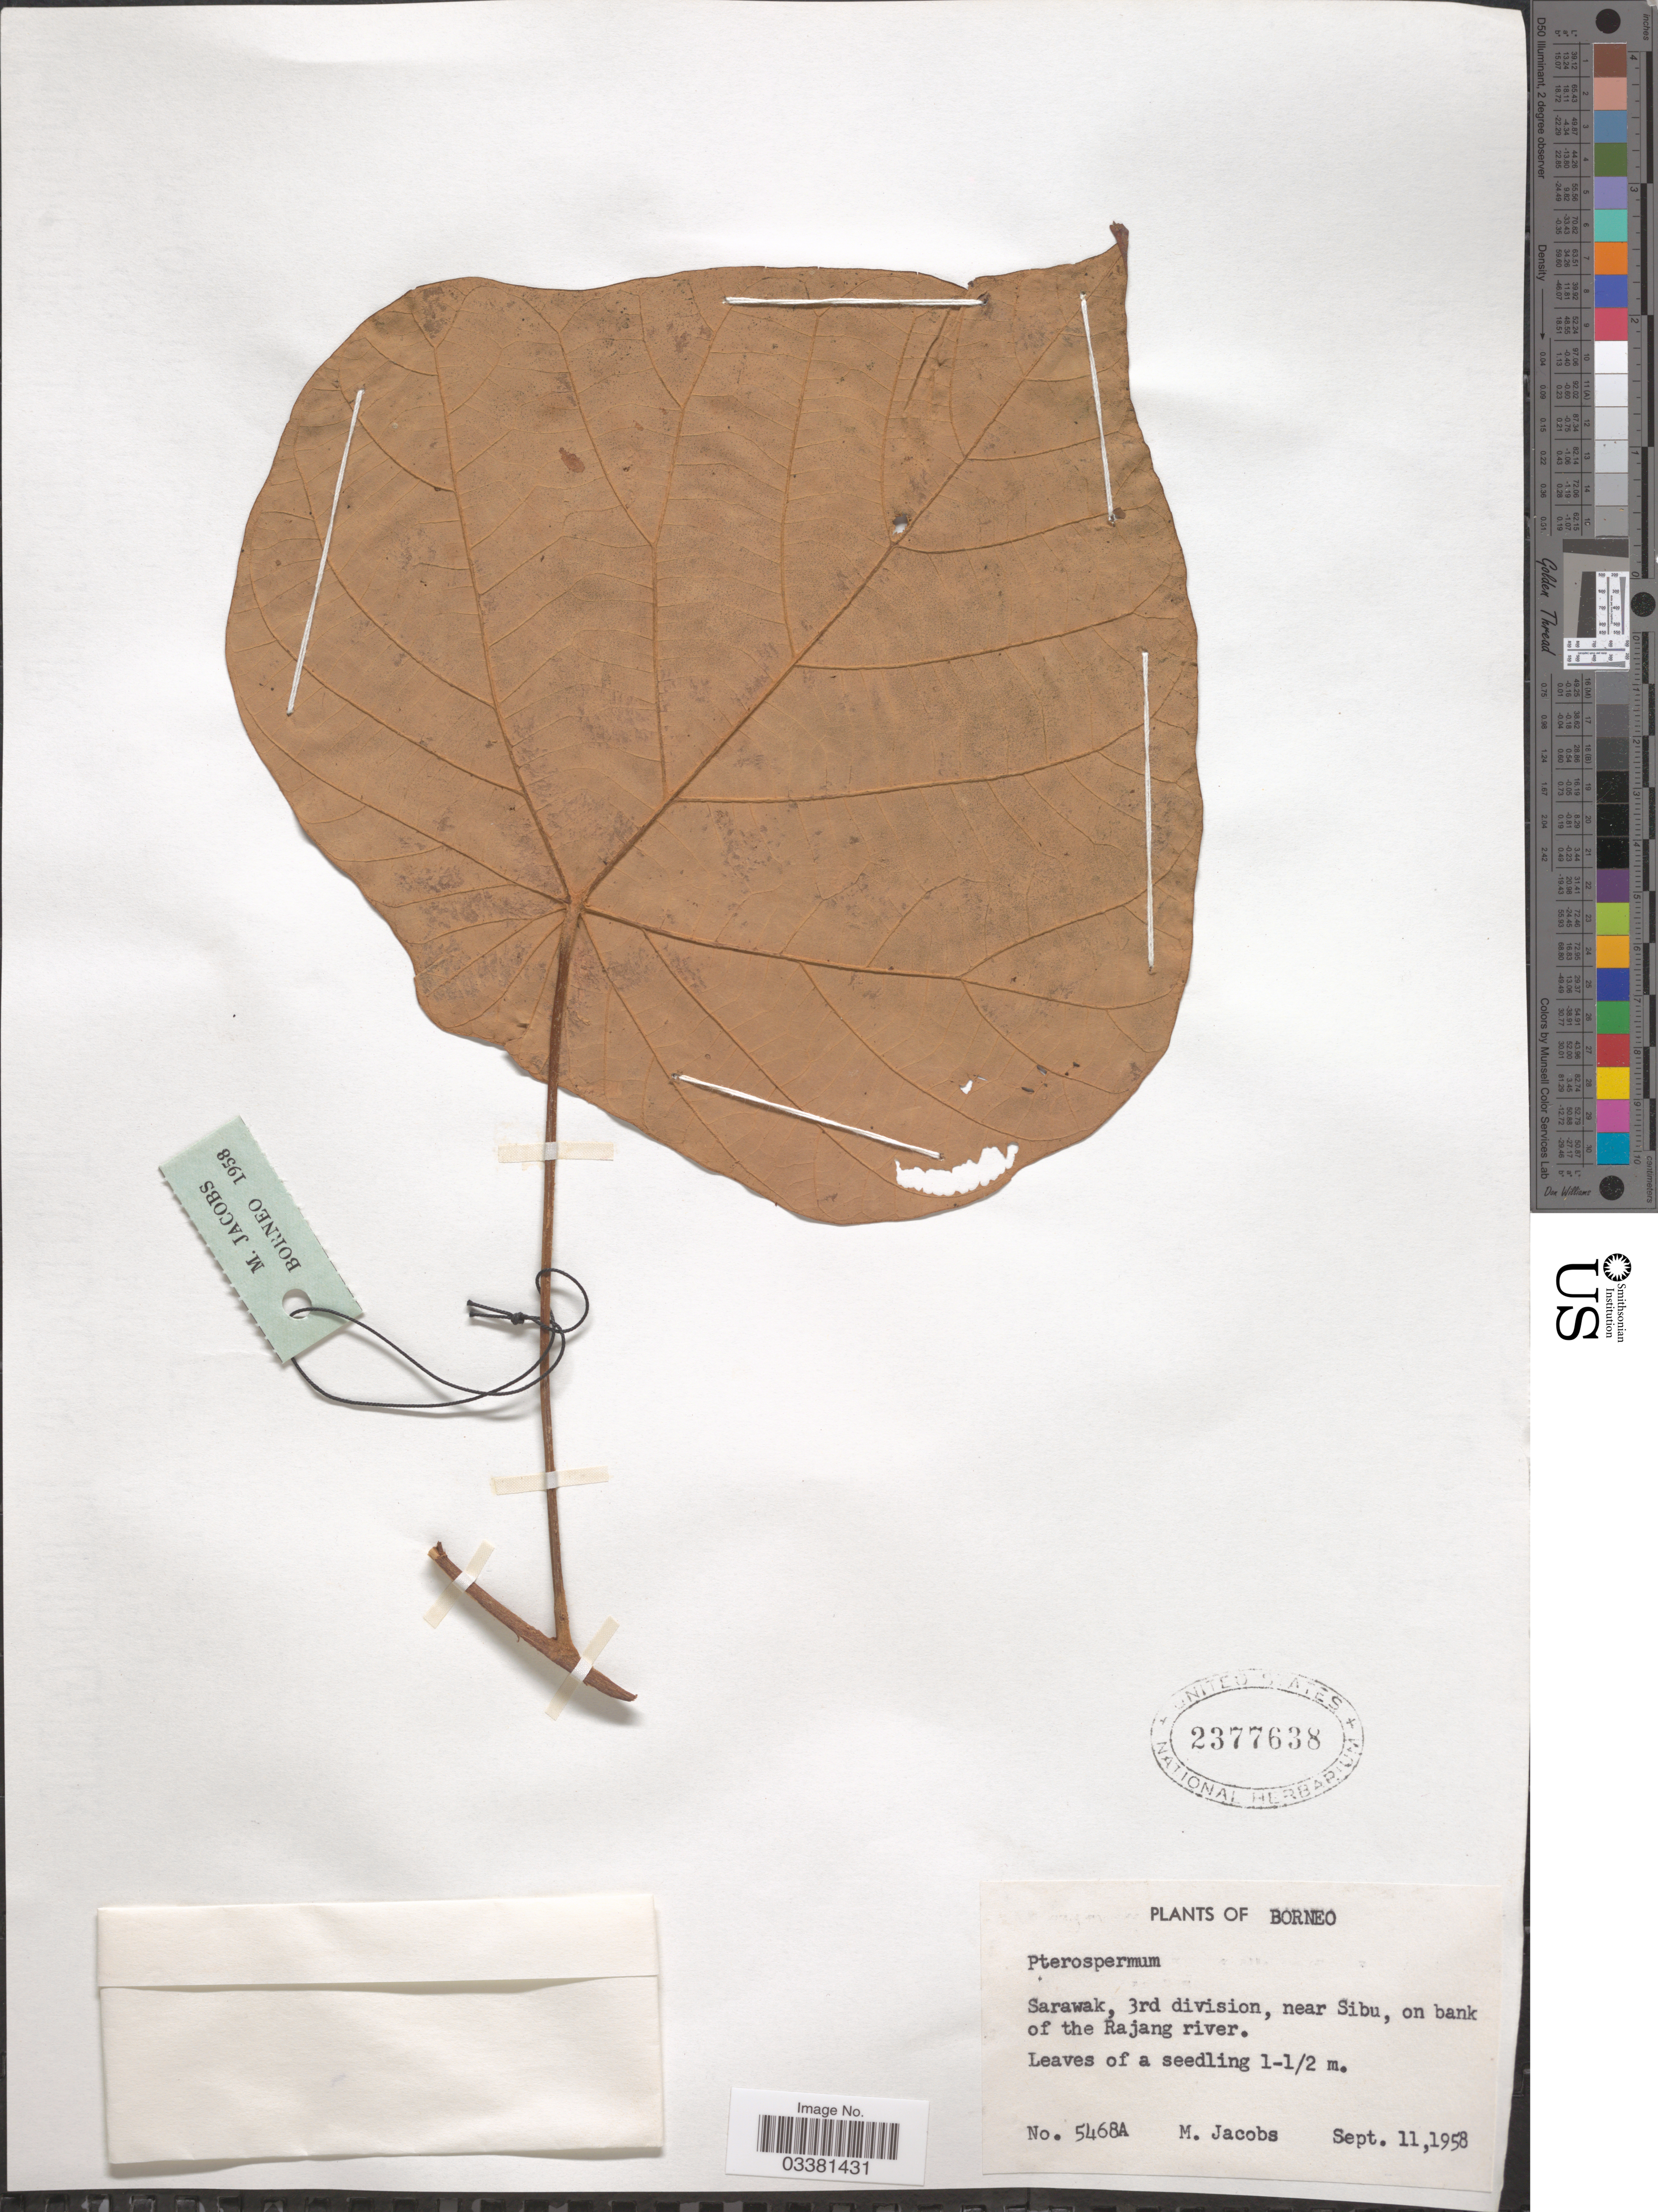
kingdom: Plantae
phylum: Tracheophyta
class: Magnoliopsida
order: Malvales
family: Malvaceae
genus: Pterospermum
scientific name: Pterospermum sp.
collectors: M. Jacobs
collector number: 5468A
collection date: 1958-09-11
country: Malaysia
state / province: Sarawak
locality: Borneo. Sarawak, 3rd division, near Sibu, on bank of the Rajang river.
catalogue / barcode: US 2377638